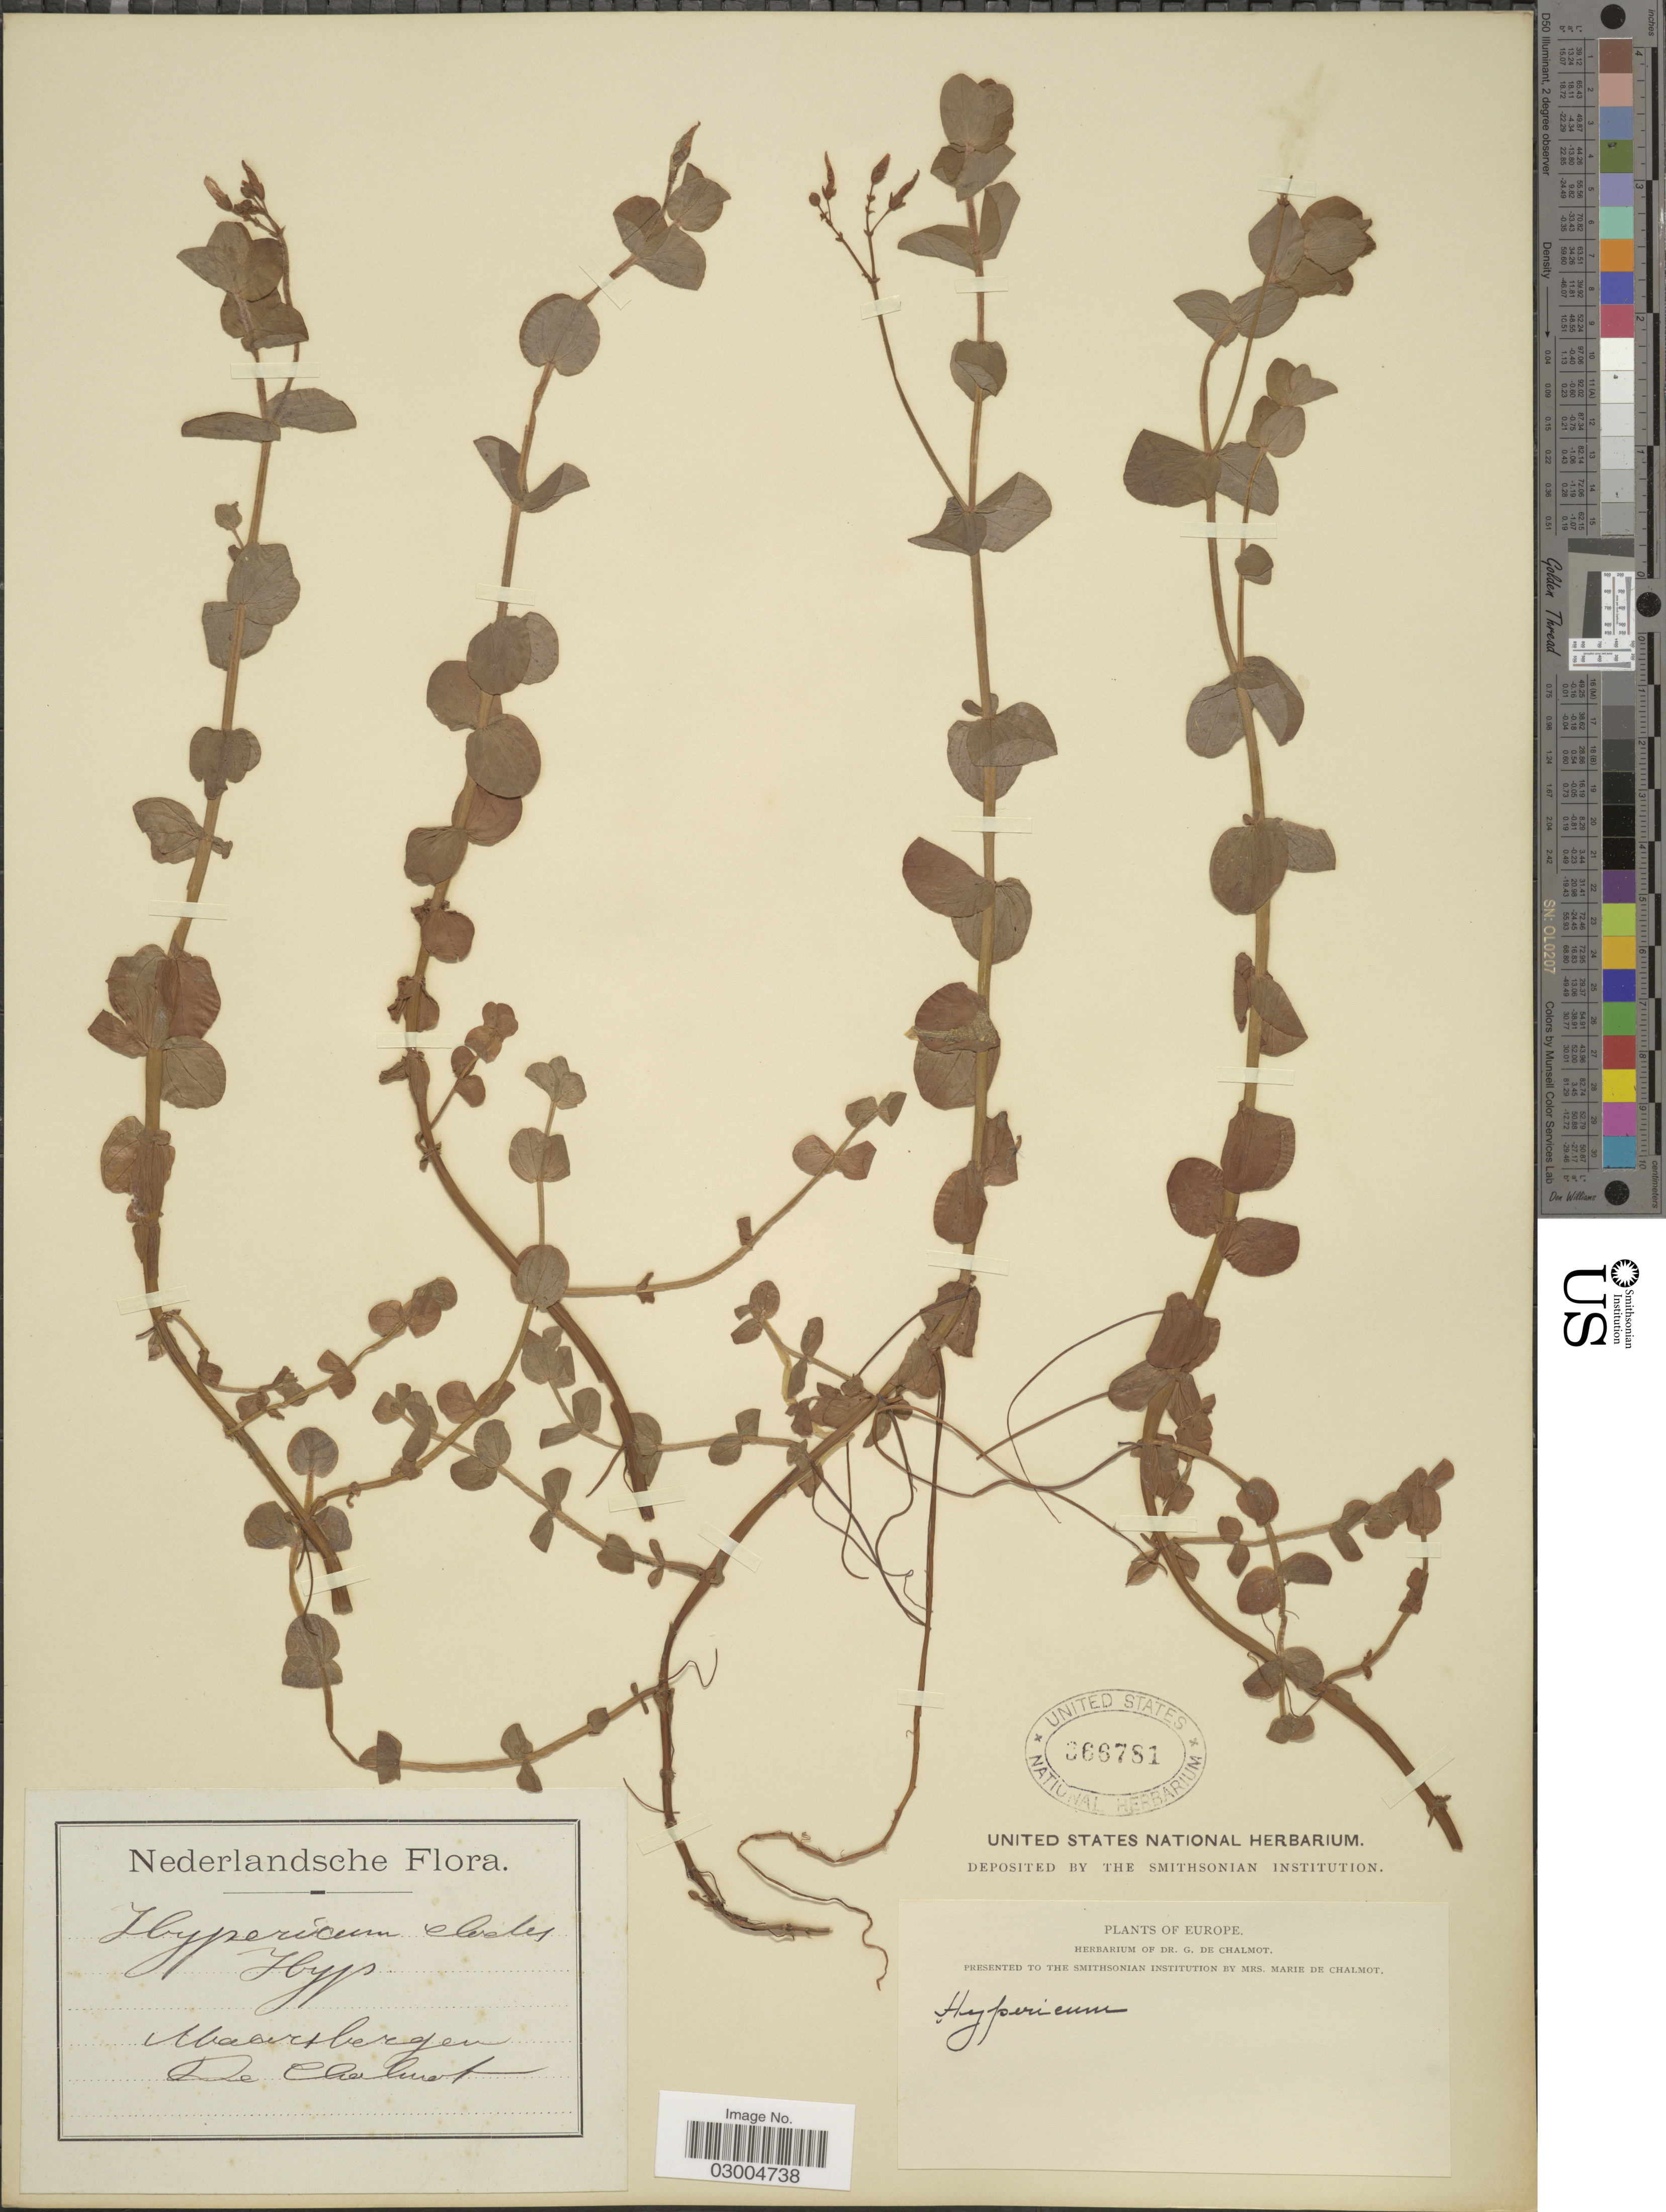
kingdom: Plantae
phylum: Tracheophyta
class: Magnoliopsida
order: Malpighiales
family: Hypericaceae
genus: Hypericum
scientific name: Hypericum elodes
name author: L.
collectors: G. de Chalmot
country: Netherlands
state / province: Utrecht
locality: Maarsbergen.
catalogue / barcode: US 366781